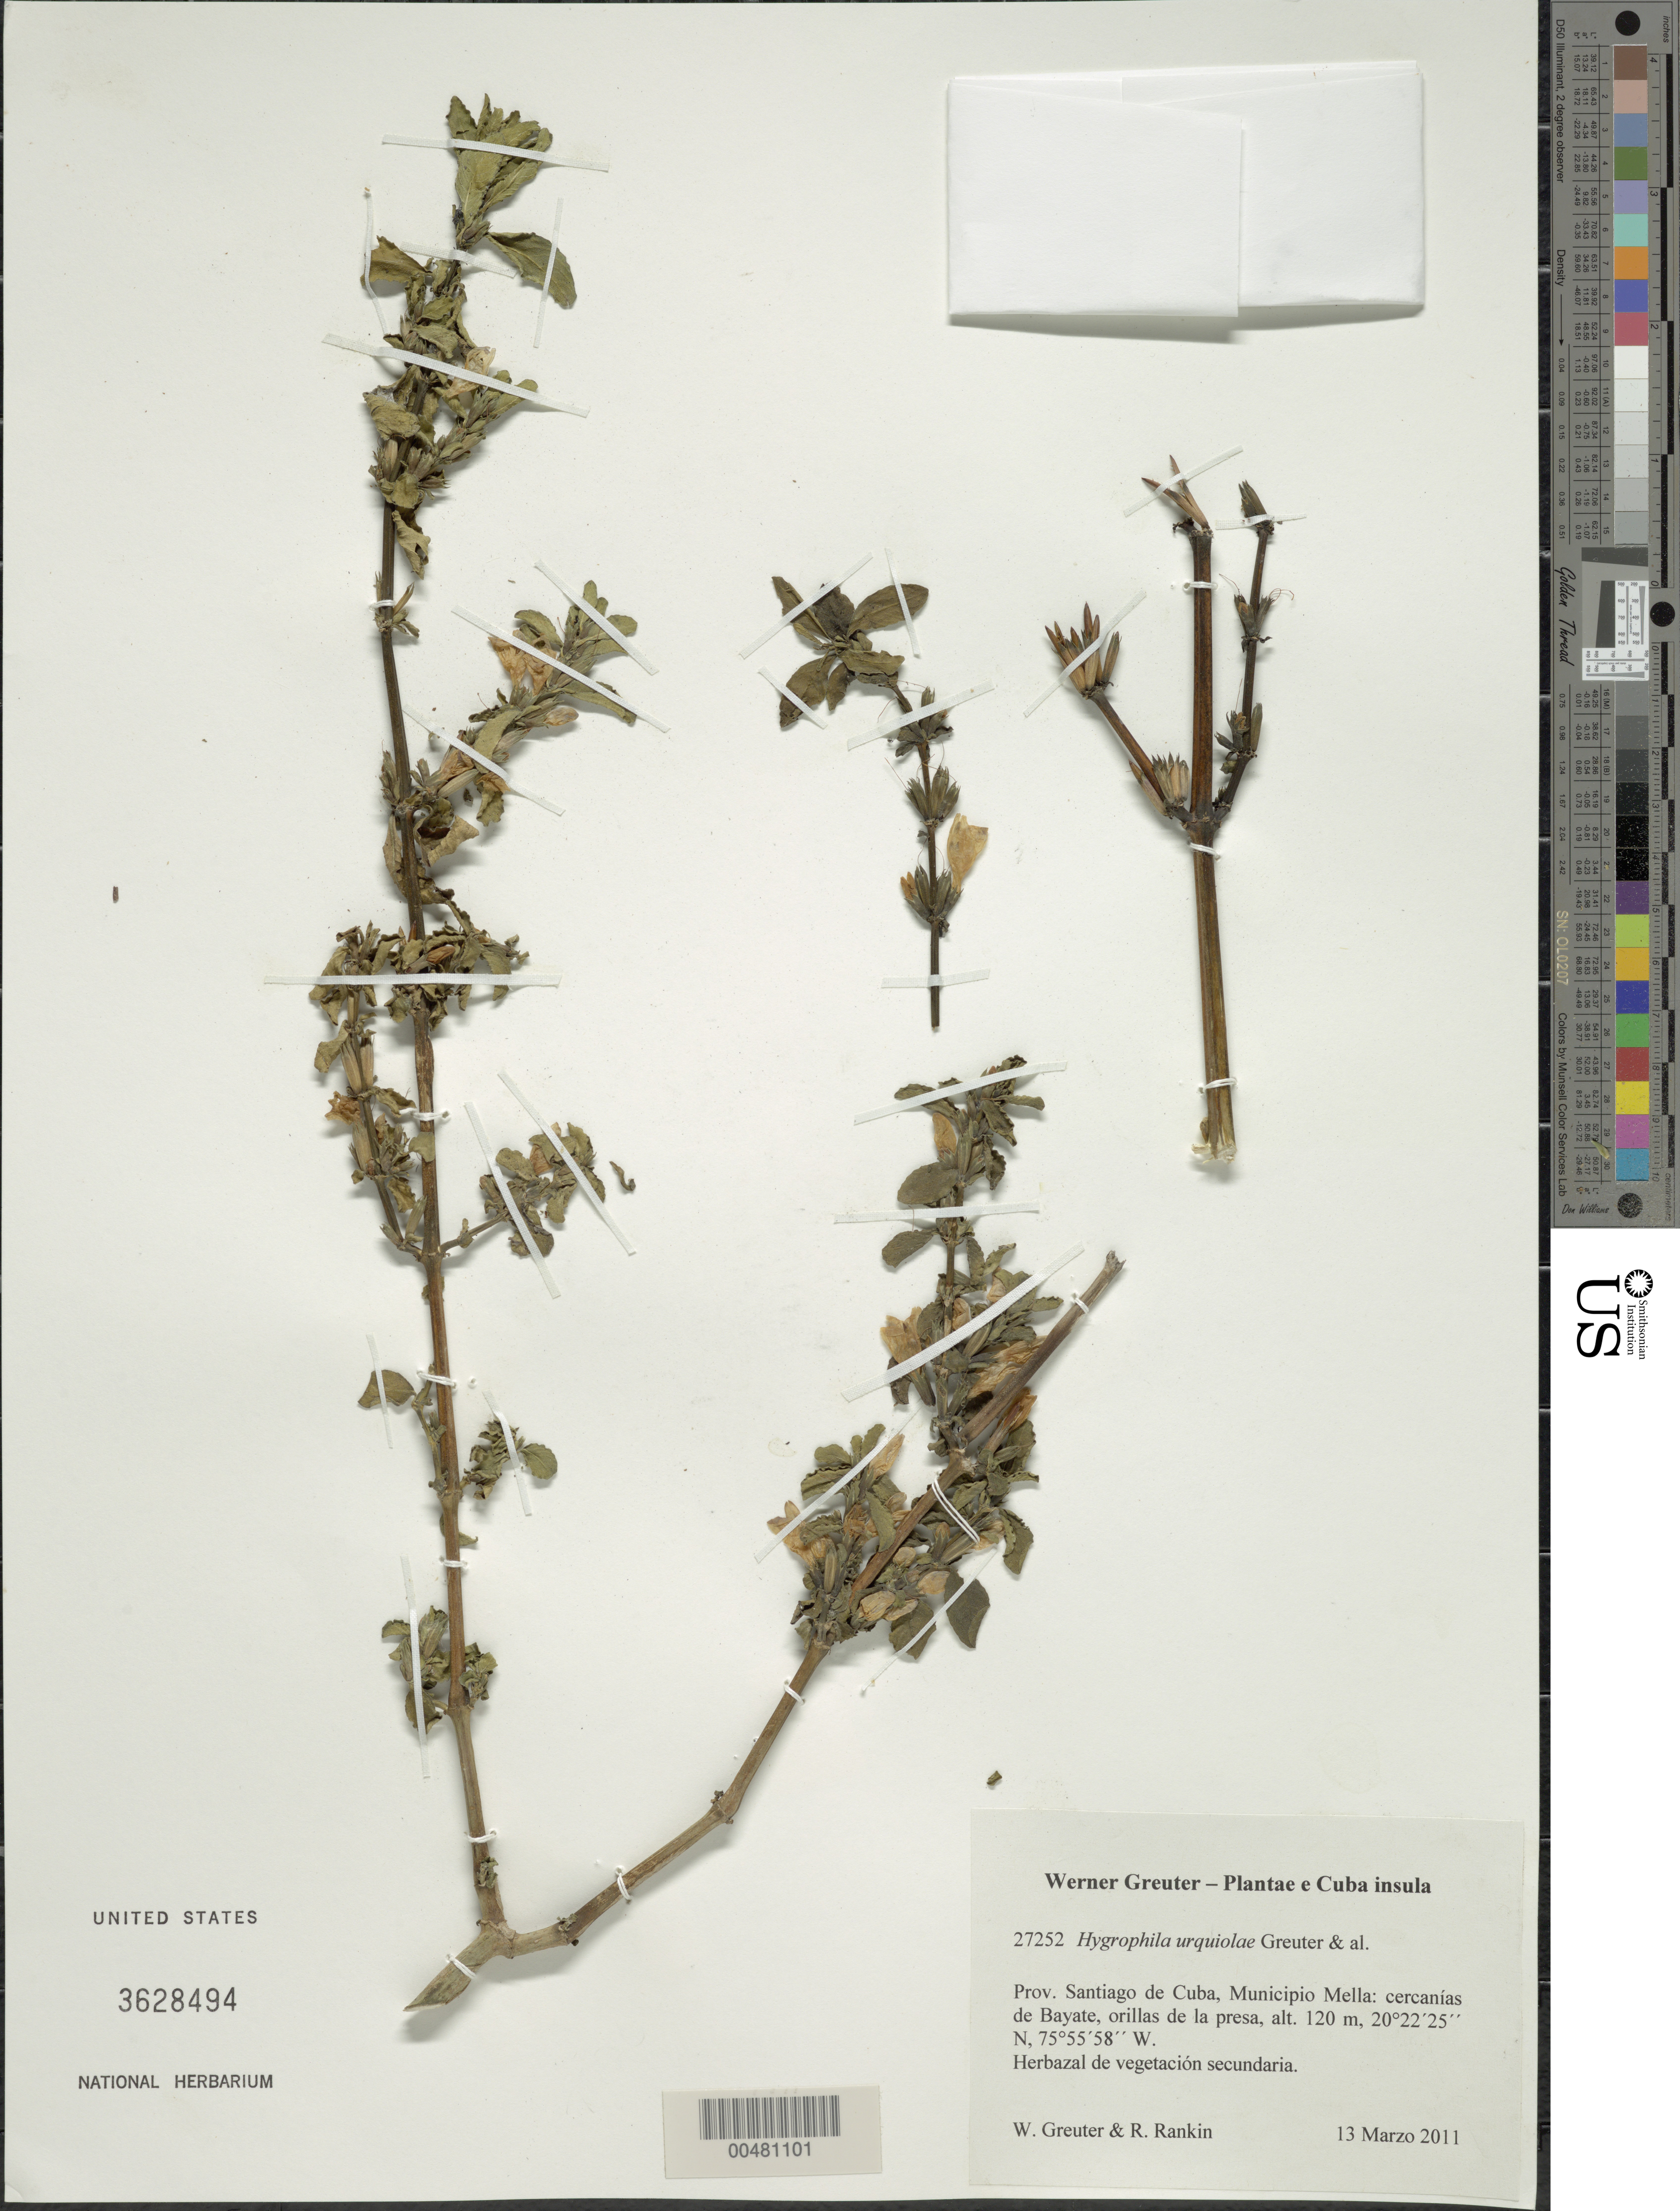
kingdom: Plantae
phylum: Tracheophyta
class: Magnoliopsida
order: Lamiales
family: Acanthaceae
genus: Hygrophila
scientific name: Hygrophila urquiolae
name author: Greuter et al.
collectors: W. R. Greuter & R. Rankin Rodriguez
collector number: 27252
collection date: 2011-03-13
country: Cuba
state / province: Santiago de Cuba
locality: Mun. Mella, cercanías de Bayate.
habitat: Herbazal de vegetación secundaria. Orillas de la presa.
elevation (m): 120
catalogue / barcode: US 3628494